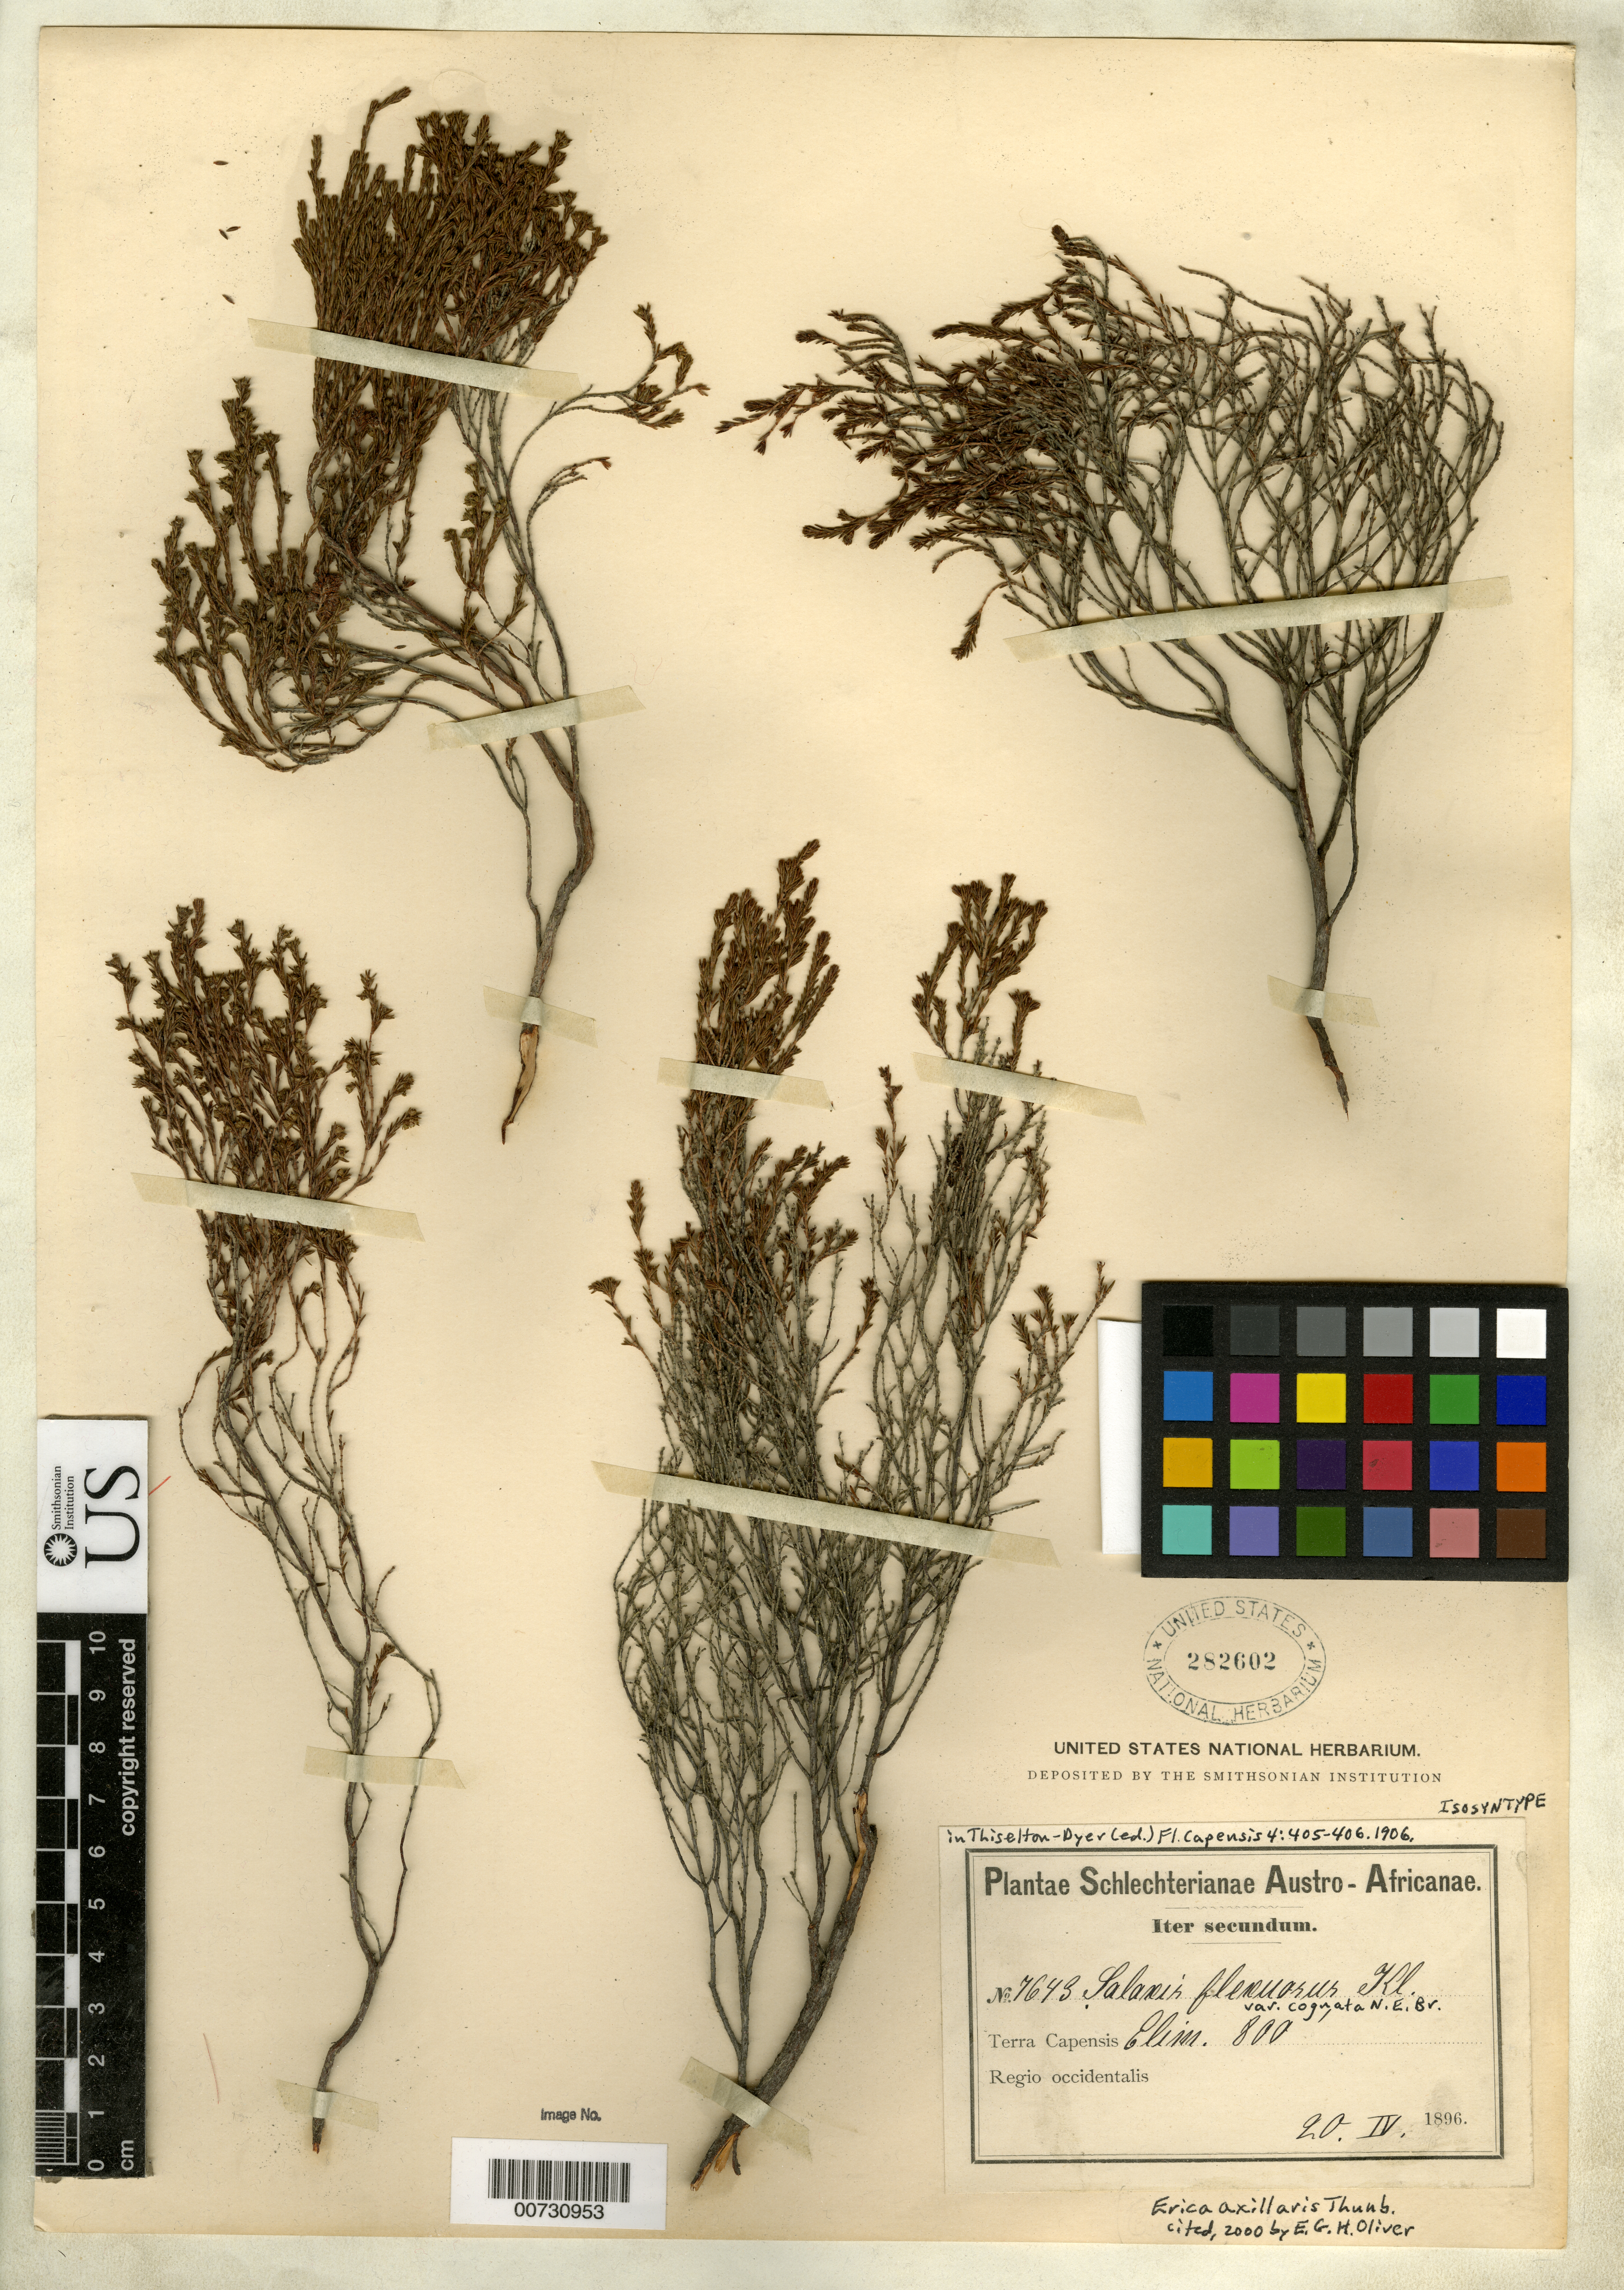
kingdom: Plantae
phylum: Tracheophyta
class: Magnoliopsida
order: Ericales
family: Ericaceae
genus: Salaxis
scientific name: Salaxis flexuosa var. cognata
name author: N.E. Br. in Dyer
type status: Isosyntype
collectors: F. R. R. Schlechter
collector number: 7643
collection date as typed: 20 Apr 1896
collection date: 1896-04-20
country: South Africa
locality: Terra Capensis, Elim.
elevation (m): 244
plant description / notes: Collection (but not US sheet) cited 2000 by E.G.H. Oliver, Contr. Bolus Herb. 19.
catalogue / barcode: US 282602